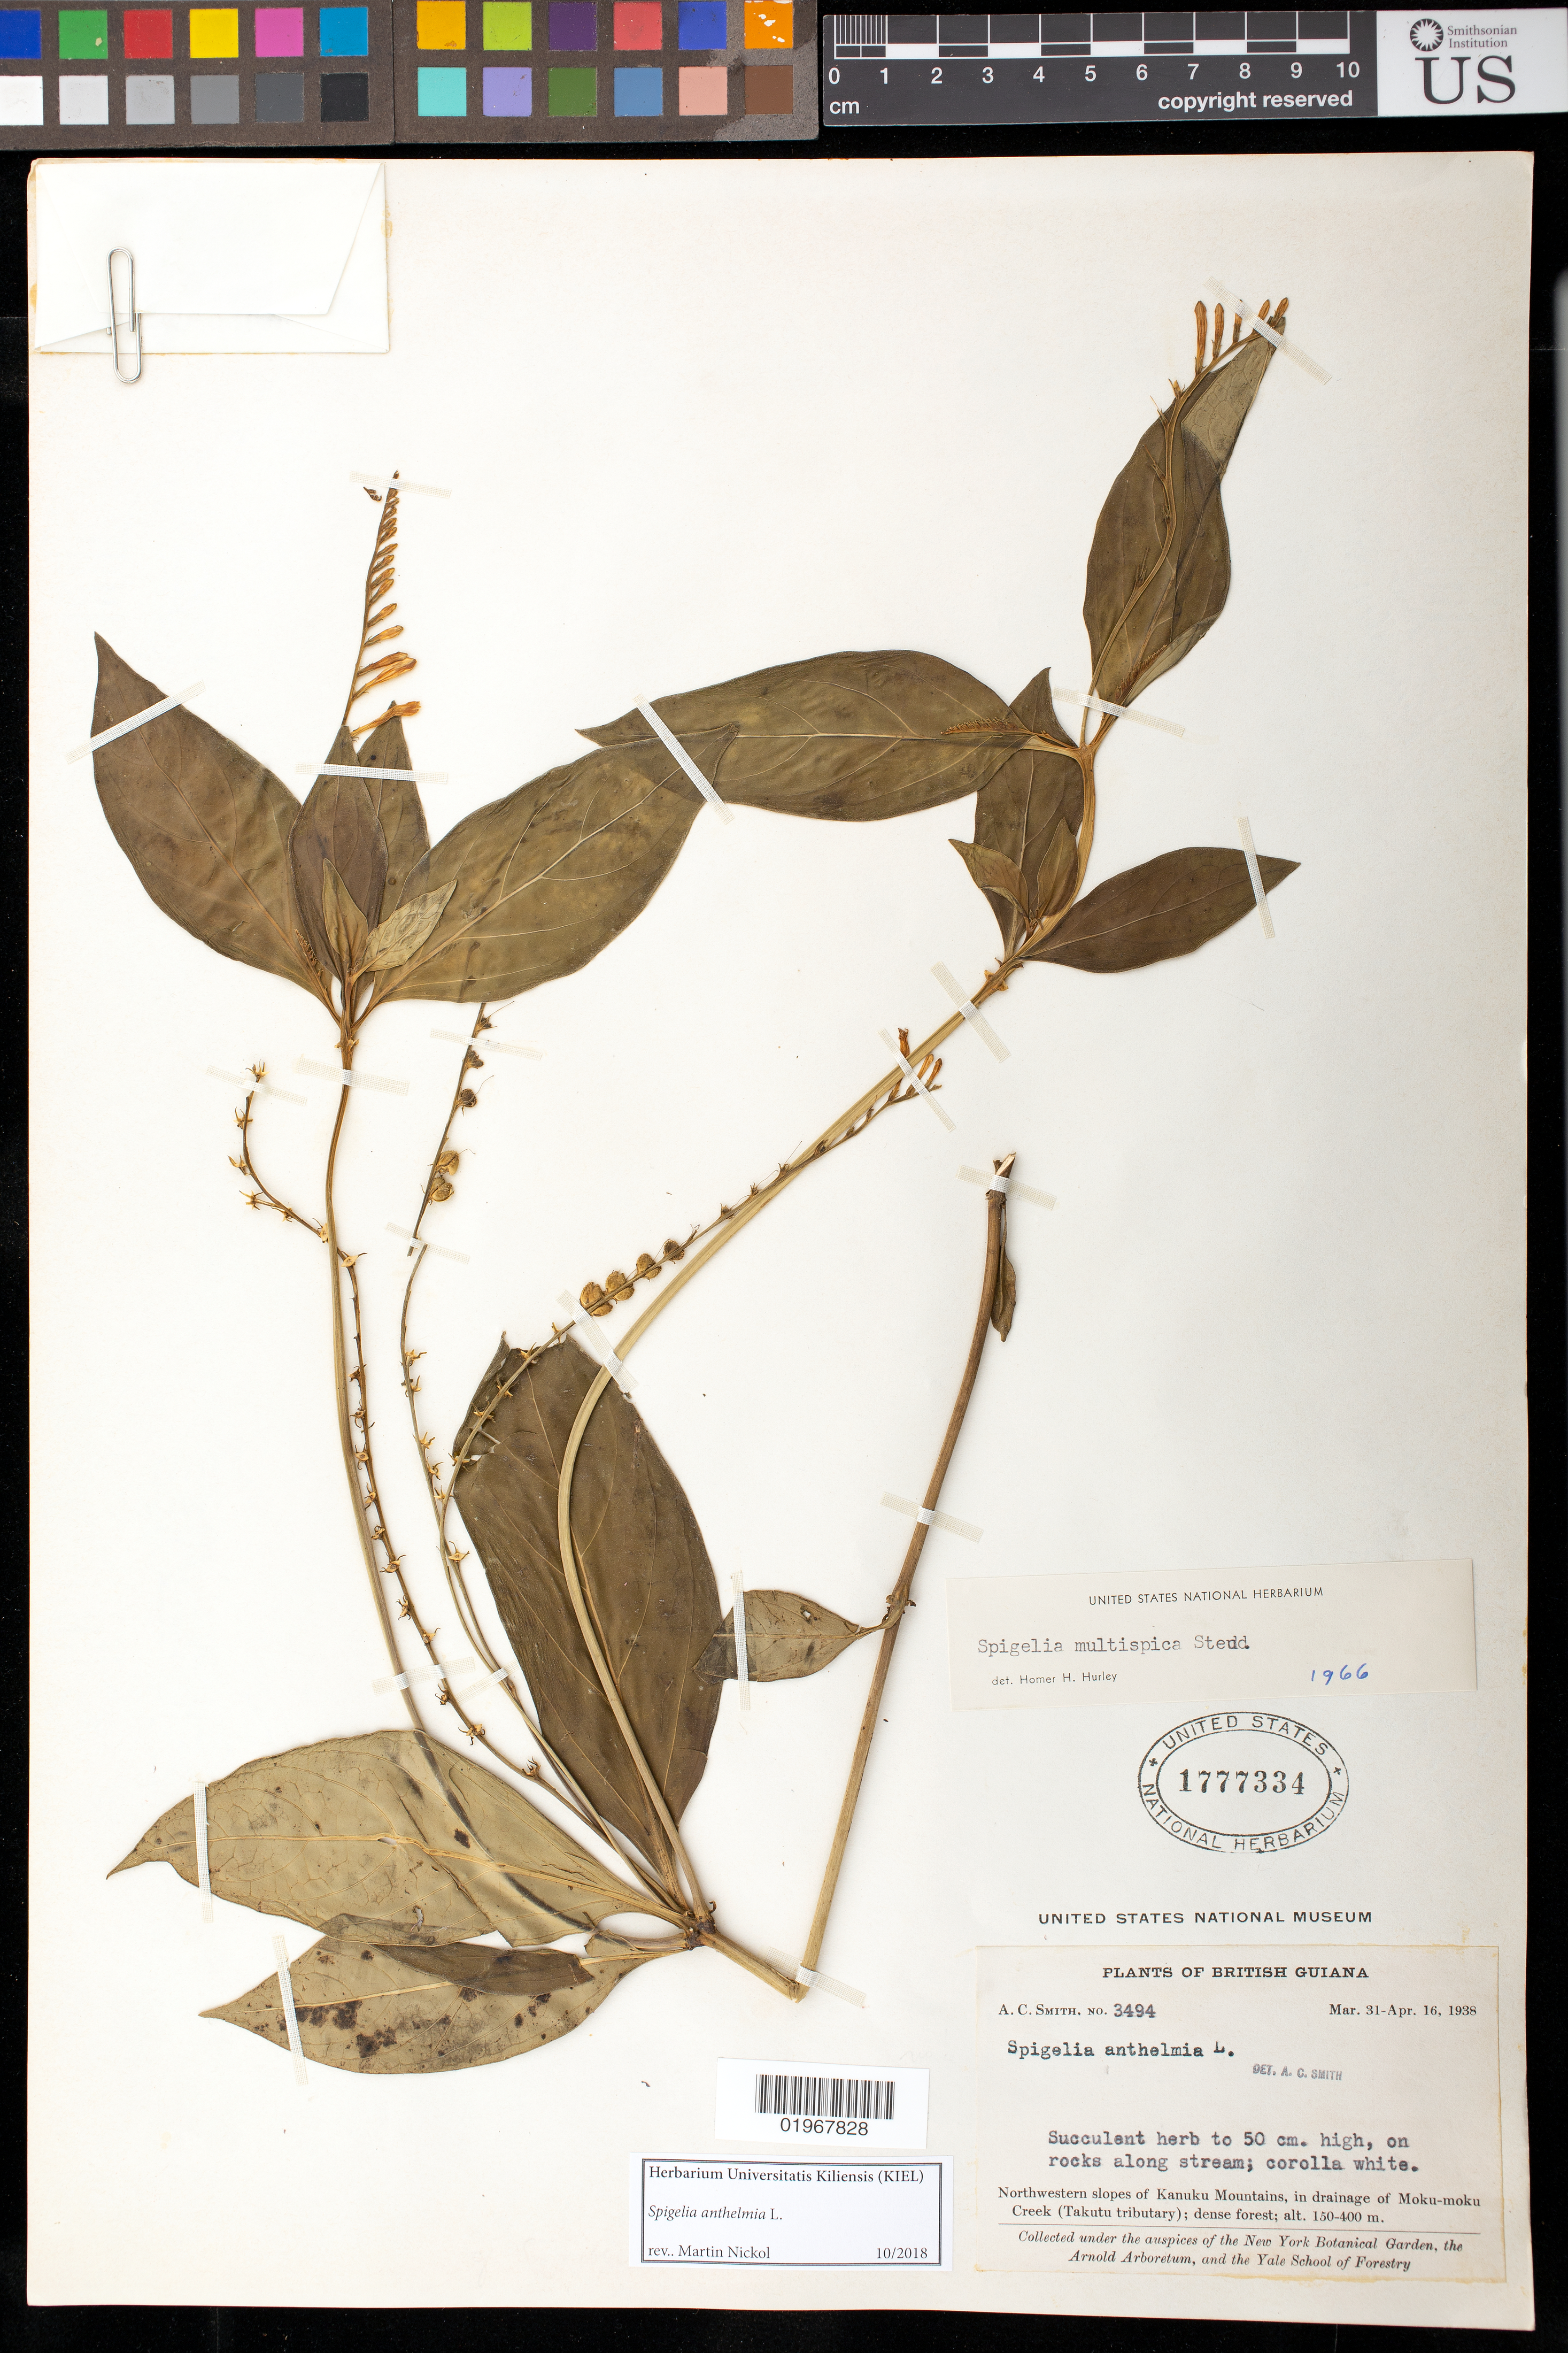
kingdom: Plantae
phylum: Tracheophyta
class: Magnoliopsida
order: Gentianales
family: Loganiaceae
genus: Spigelia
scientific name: Spigelia anthelmia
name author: L.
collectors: A. C. Smith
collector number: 3494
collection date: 1938-03-31/1938-04-16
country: Guyana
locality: Northwestern slopes of Kanuku Mountains, in drainage of Moku-moku Creek (Takutu tributary)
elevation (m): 150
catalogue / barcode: US 1777334